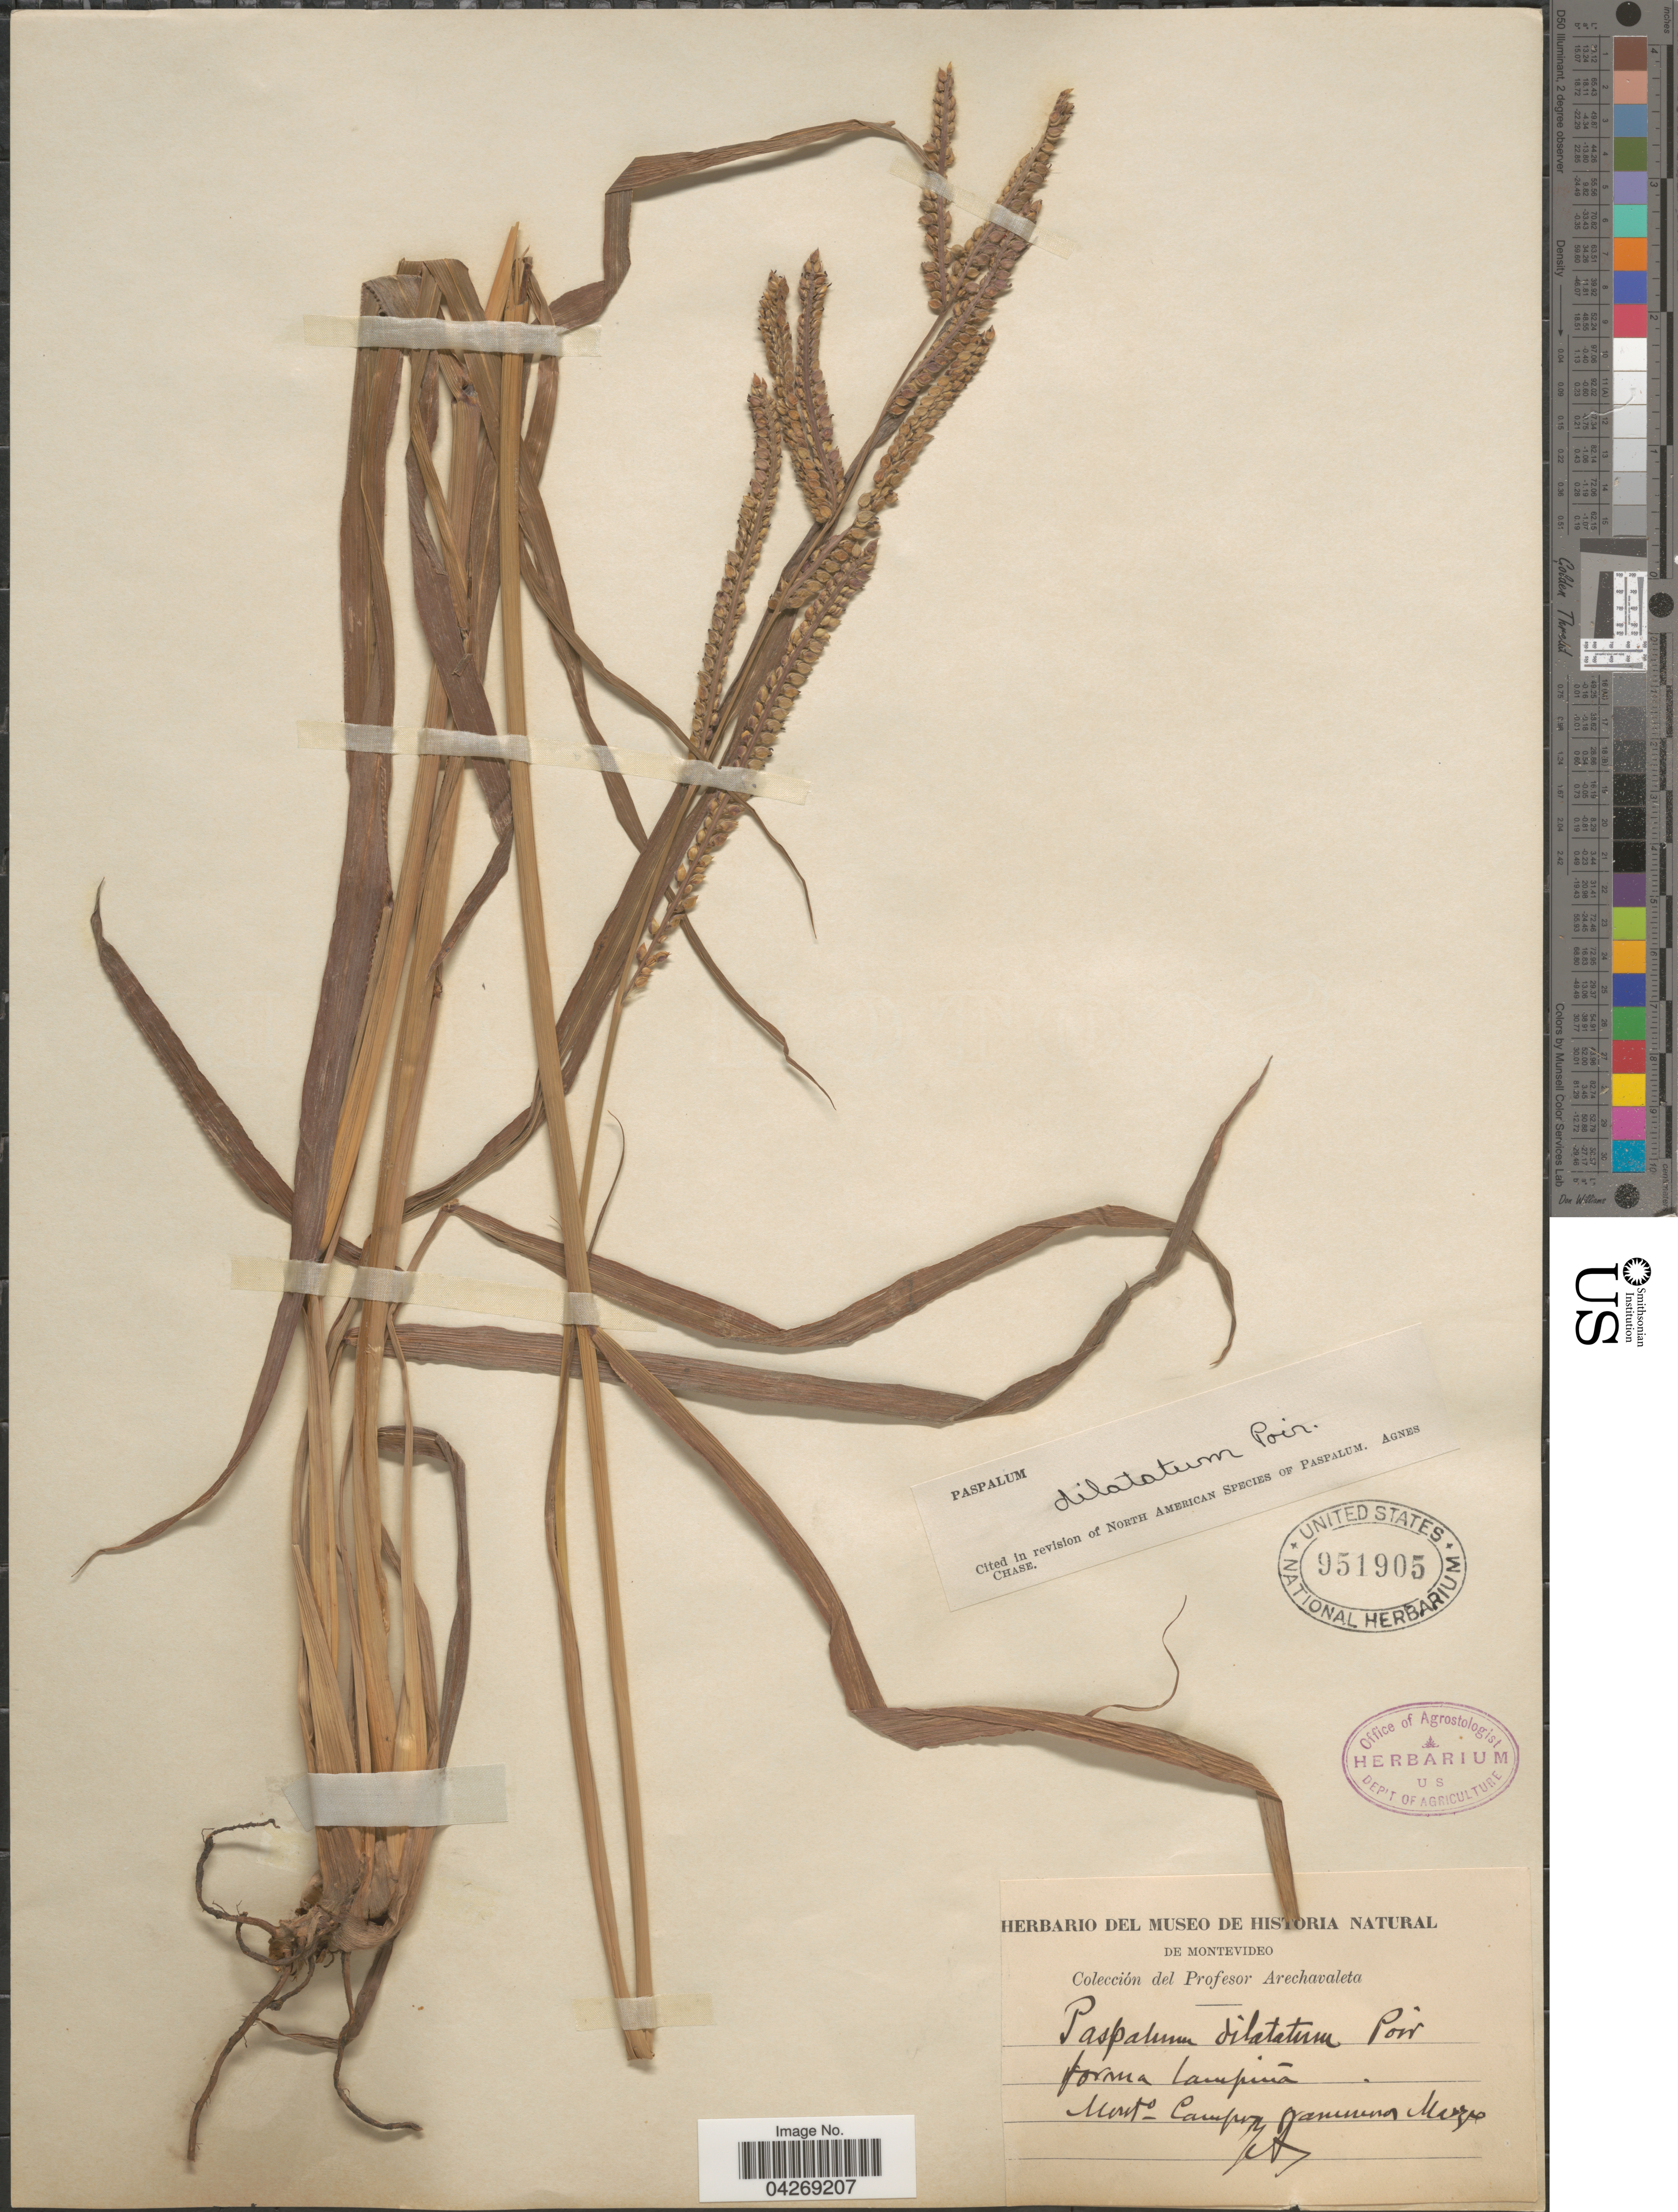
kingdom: Plantae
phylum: Tracheophyta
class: Liliopsida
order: Poales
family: Poaceae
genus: Paspalum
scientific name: Paspalum dilatatum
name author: Poir.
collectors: J. Arechavaleta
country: Uruguay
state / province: Montevideo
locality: Campos graminosis.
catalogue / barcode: US 951905